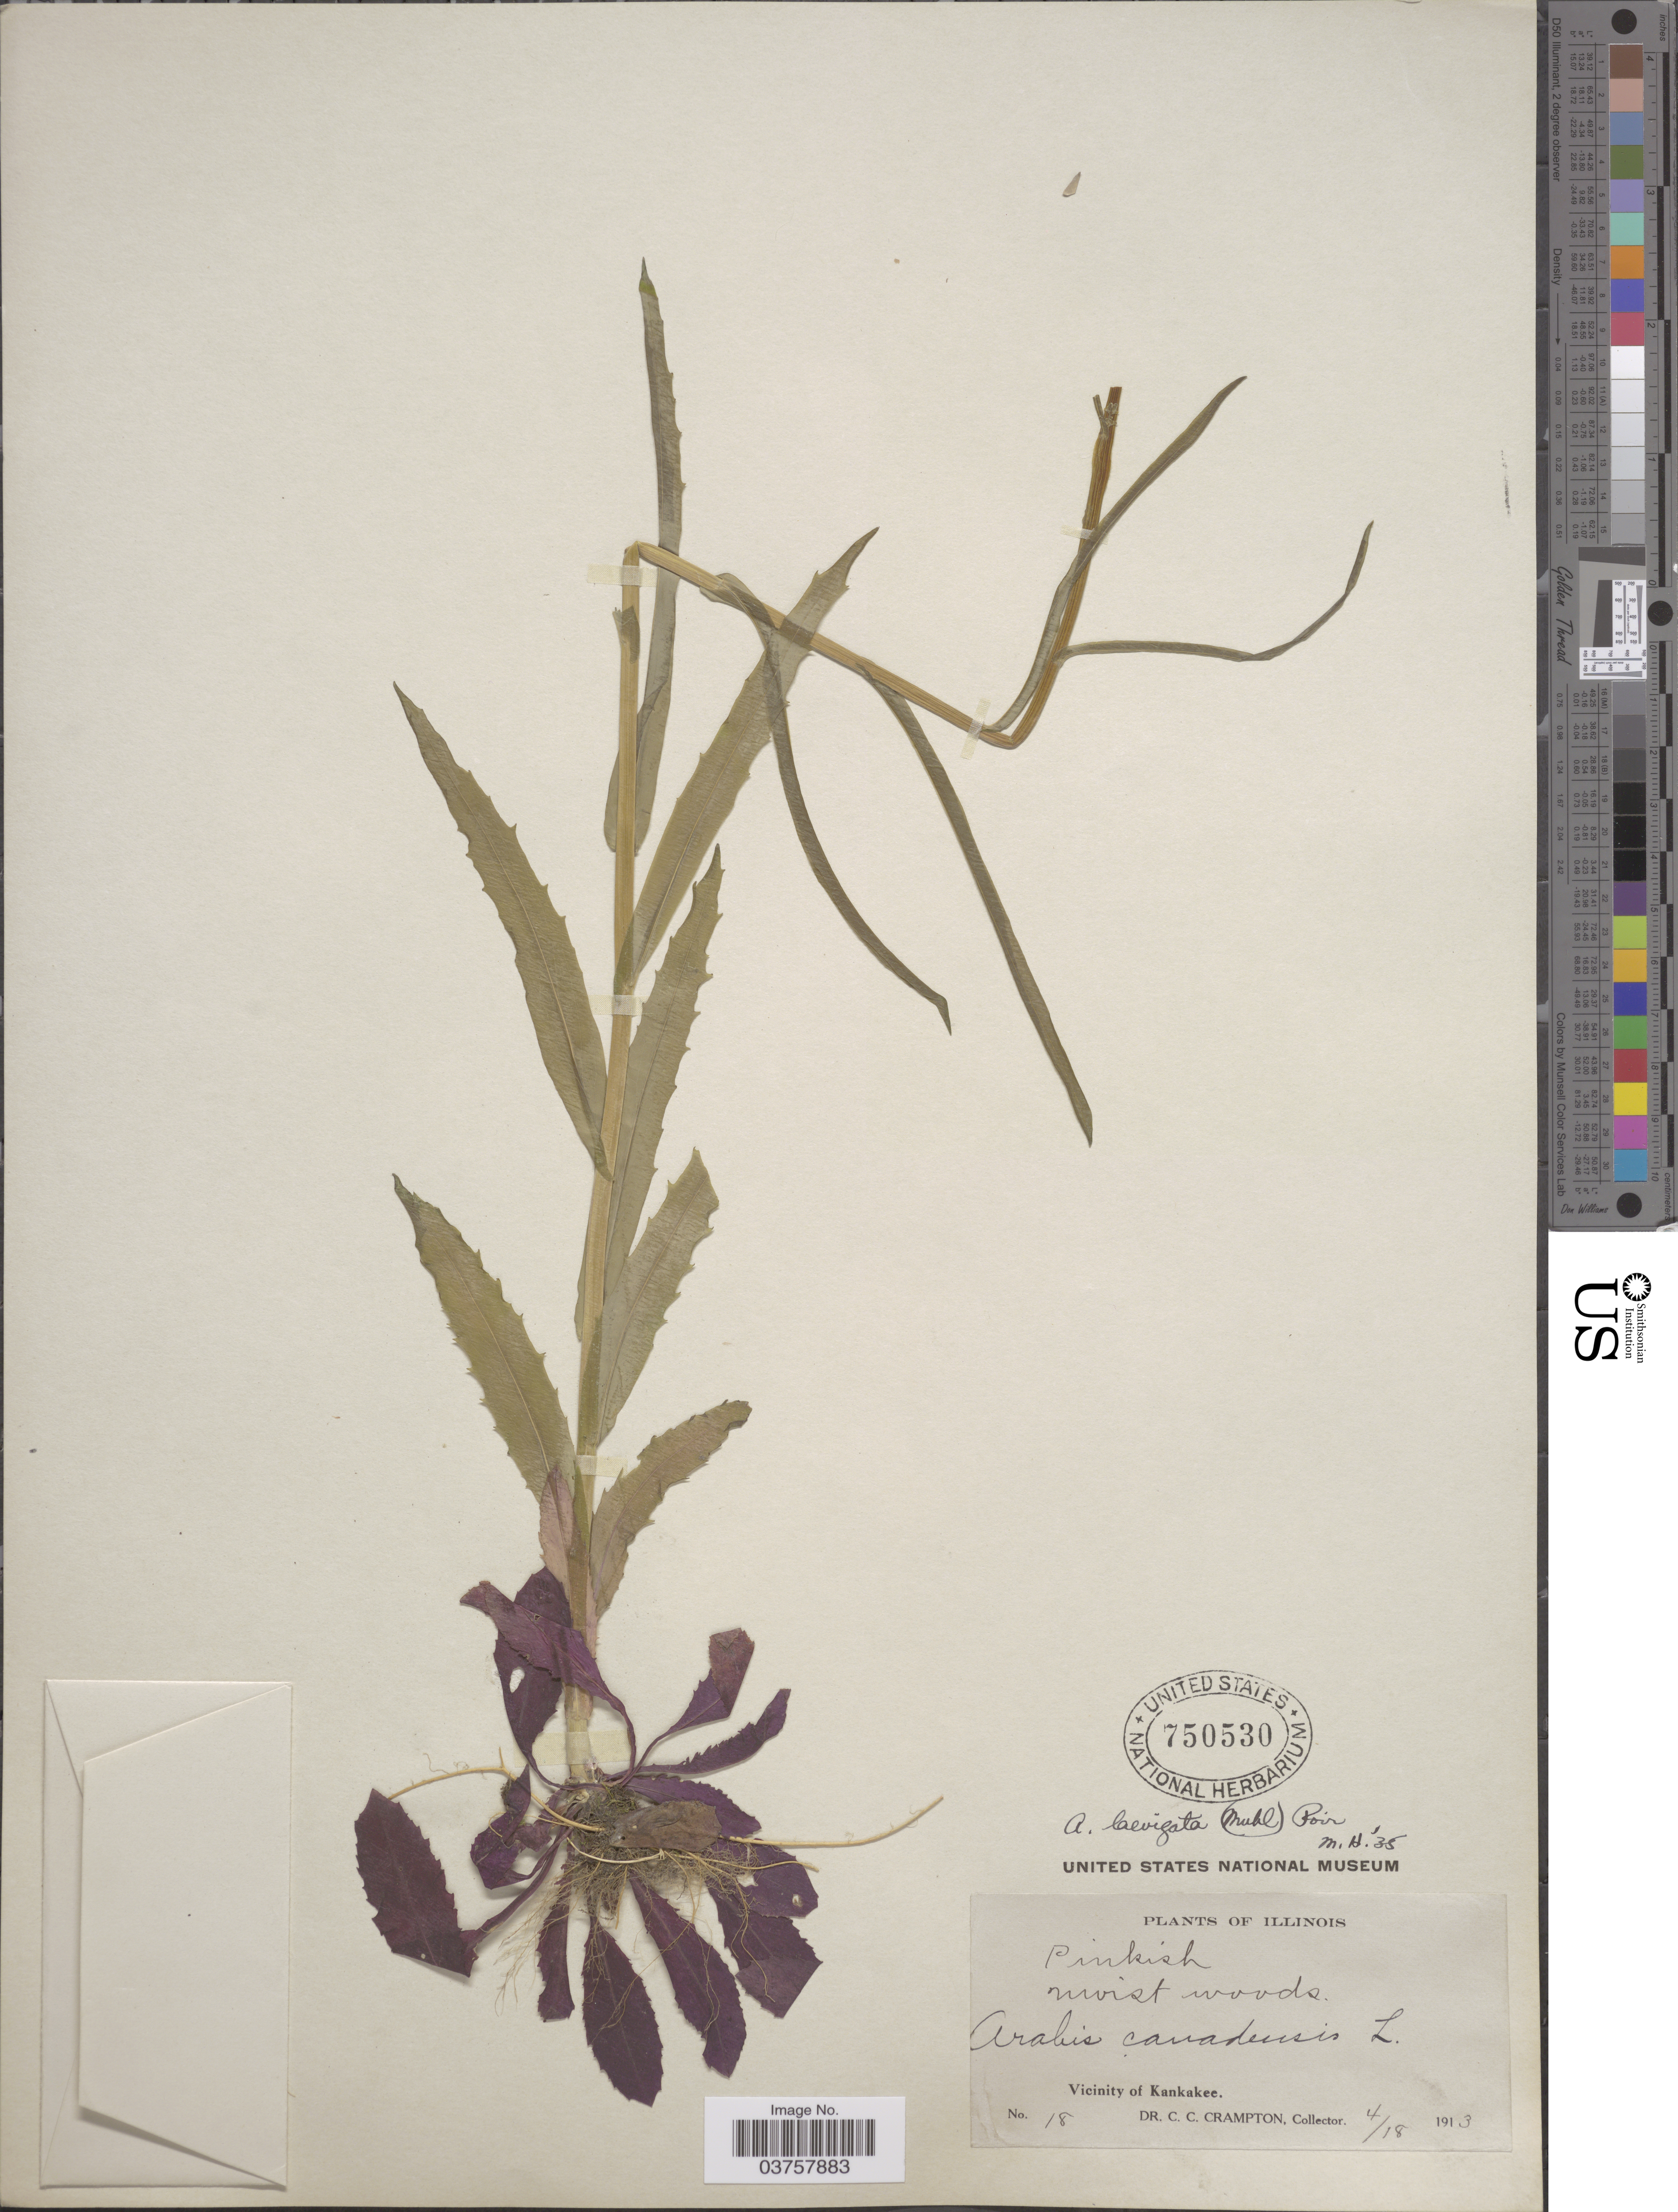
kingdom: Plantae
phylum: Tracheophyta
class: Magnoliopsida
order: Brassicales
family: Brassicaceae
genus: Arabis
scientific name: Arabis laevigata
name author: (Muhl. ex Willd.) Poir.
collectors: C. Crampton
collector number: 18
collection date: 1913-04-18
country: United States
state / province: Illinois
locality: Vicinity of Kankakee.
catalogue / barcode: US 750530